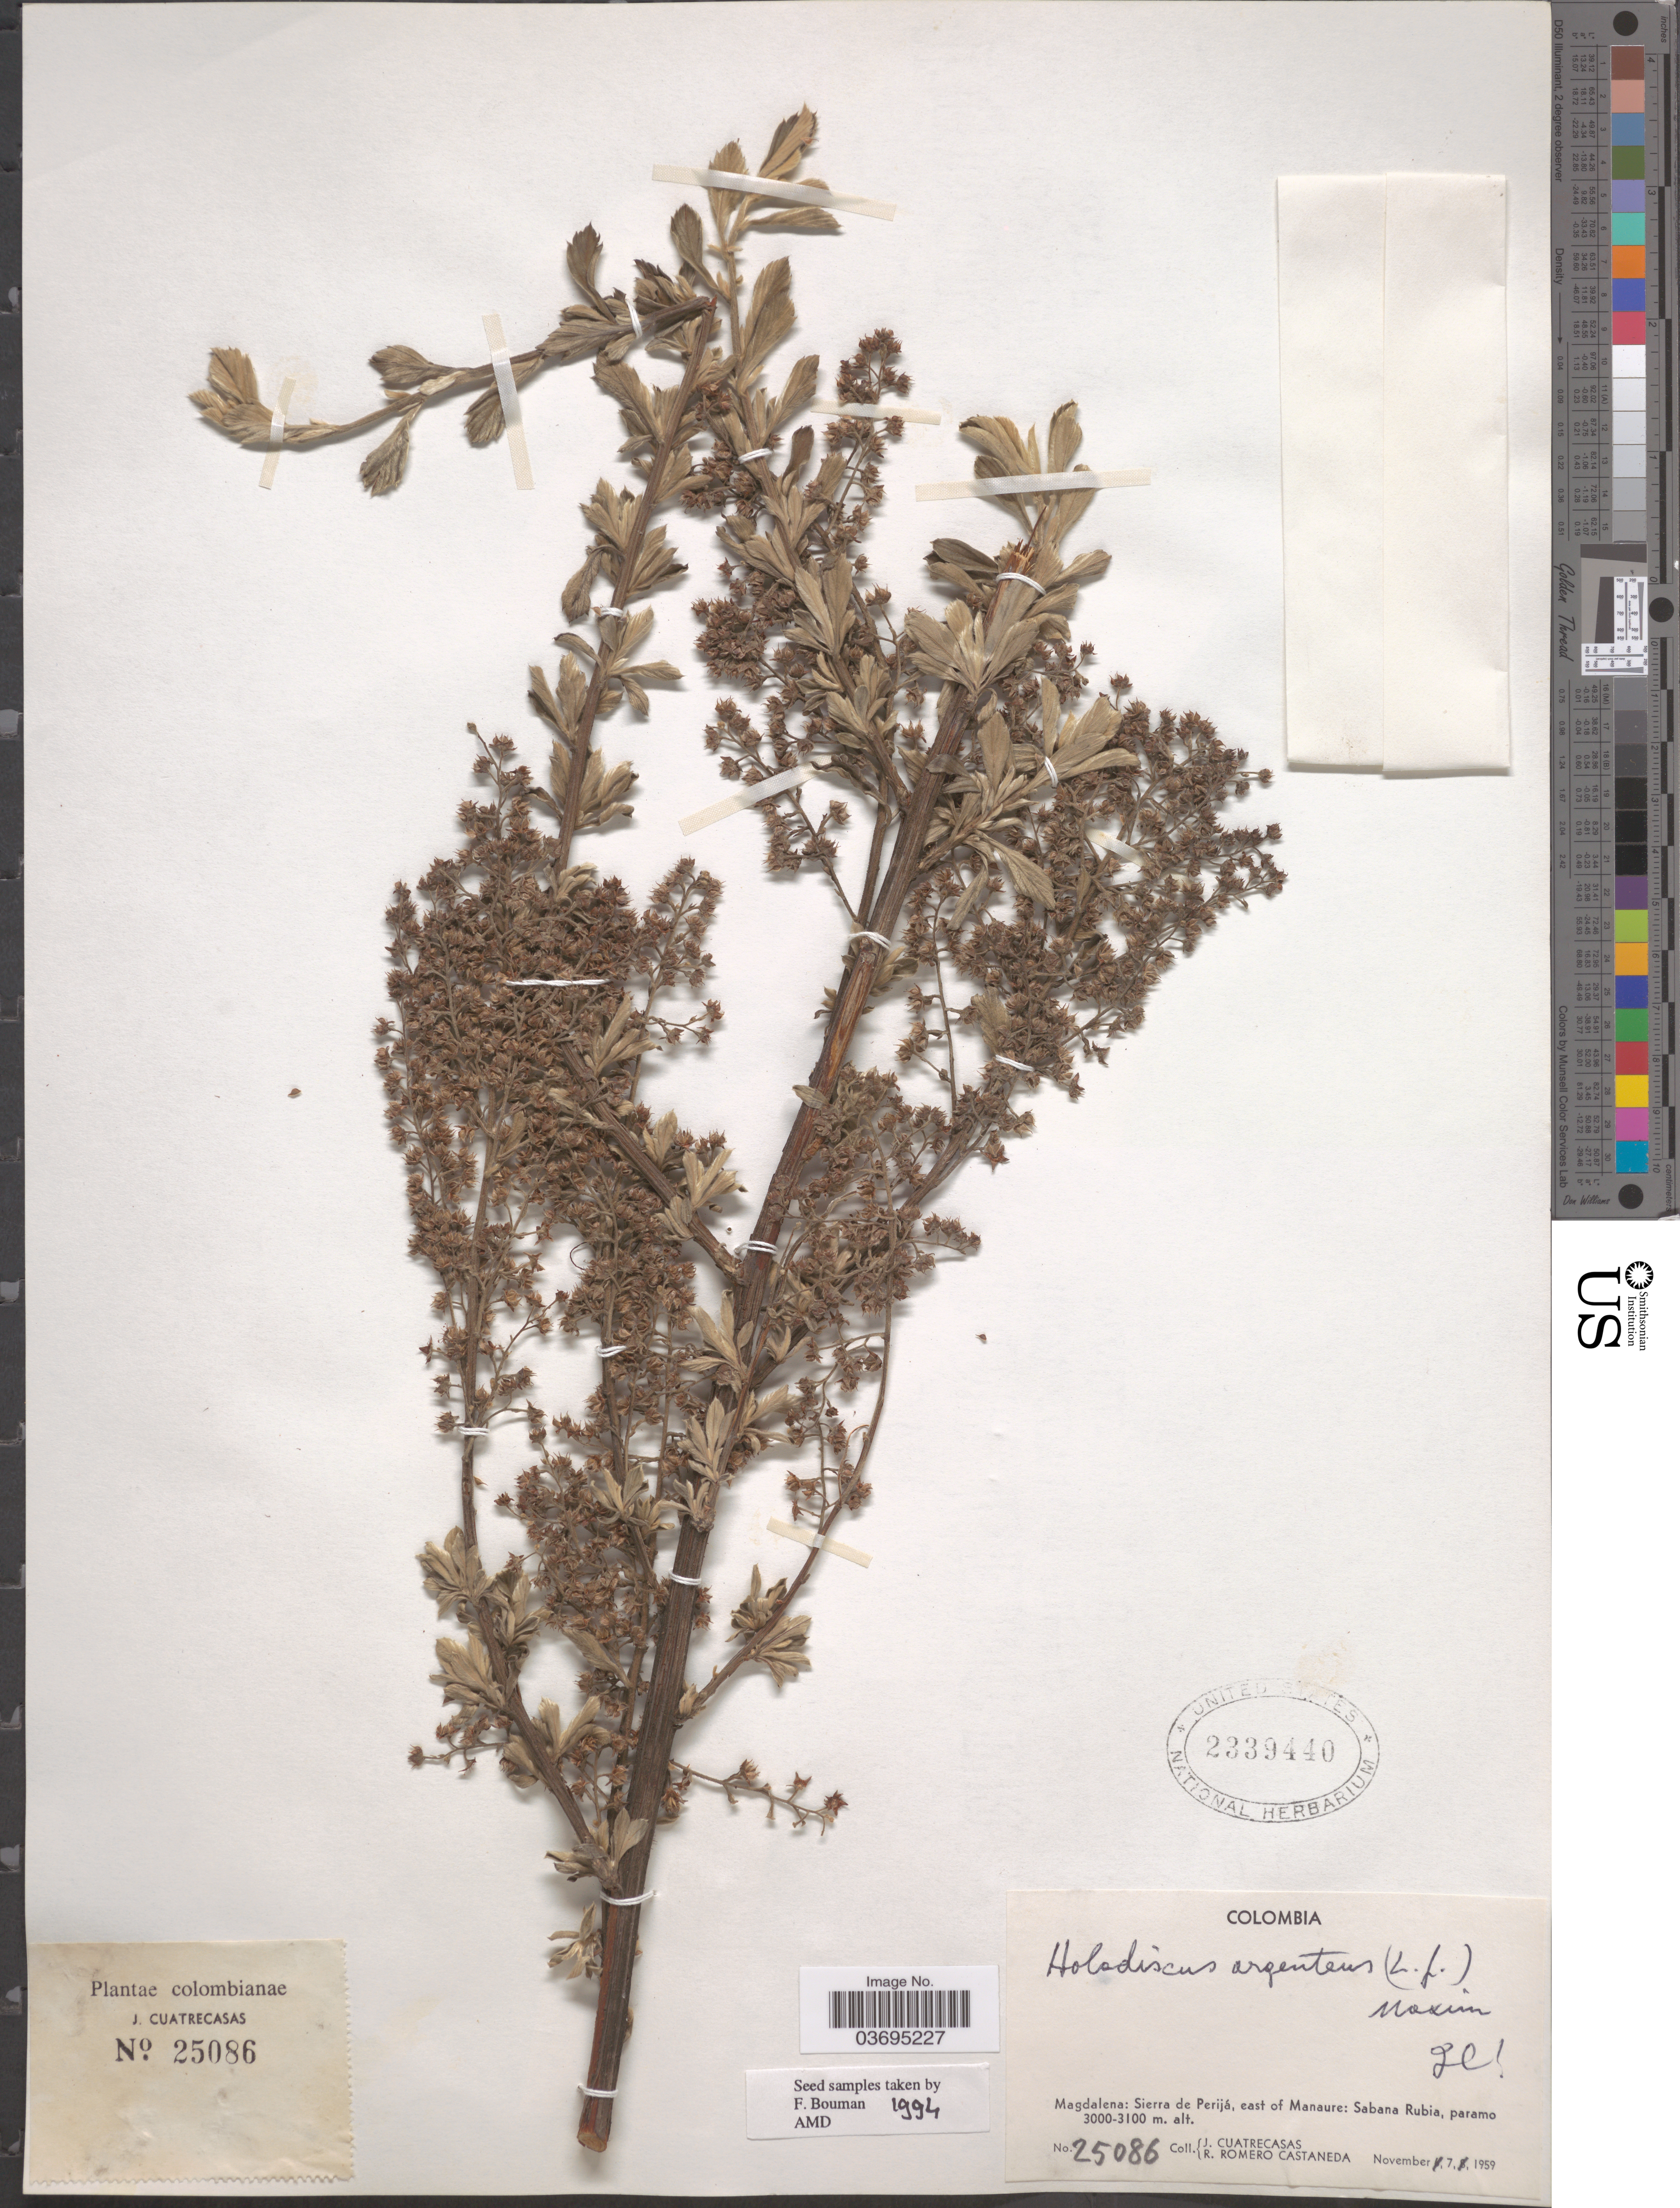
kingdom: Plantae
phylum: Tracheophyta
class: Magnoliopsida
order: Rosales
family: Rosaceae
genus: Holodiscus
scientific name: Holodiscus argenteus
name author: (L. f.) Maxim.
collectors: J. Cuatrecasas & R. Romero Castañeda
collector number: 25086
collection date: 1959-11-07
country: Colombia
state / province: Magdalena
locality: Sierra de Perijá, east of Manaure: Sabana Rubia.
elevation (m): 3000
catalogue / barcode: US 2339440